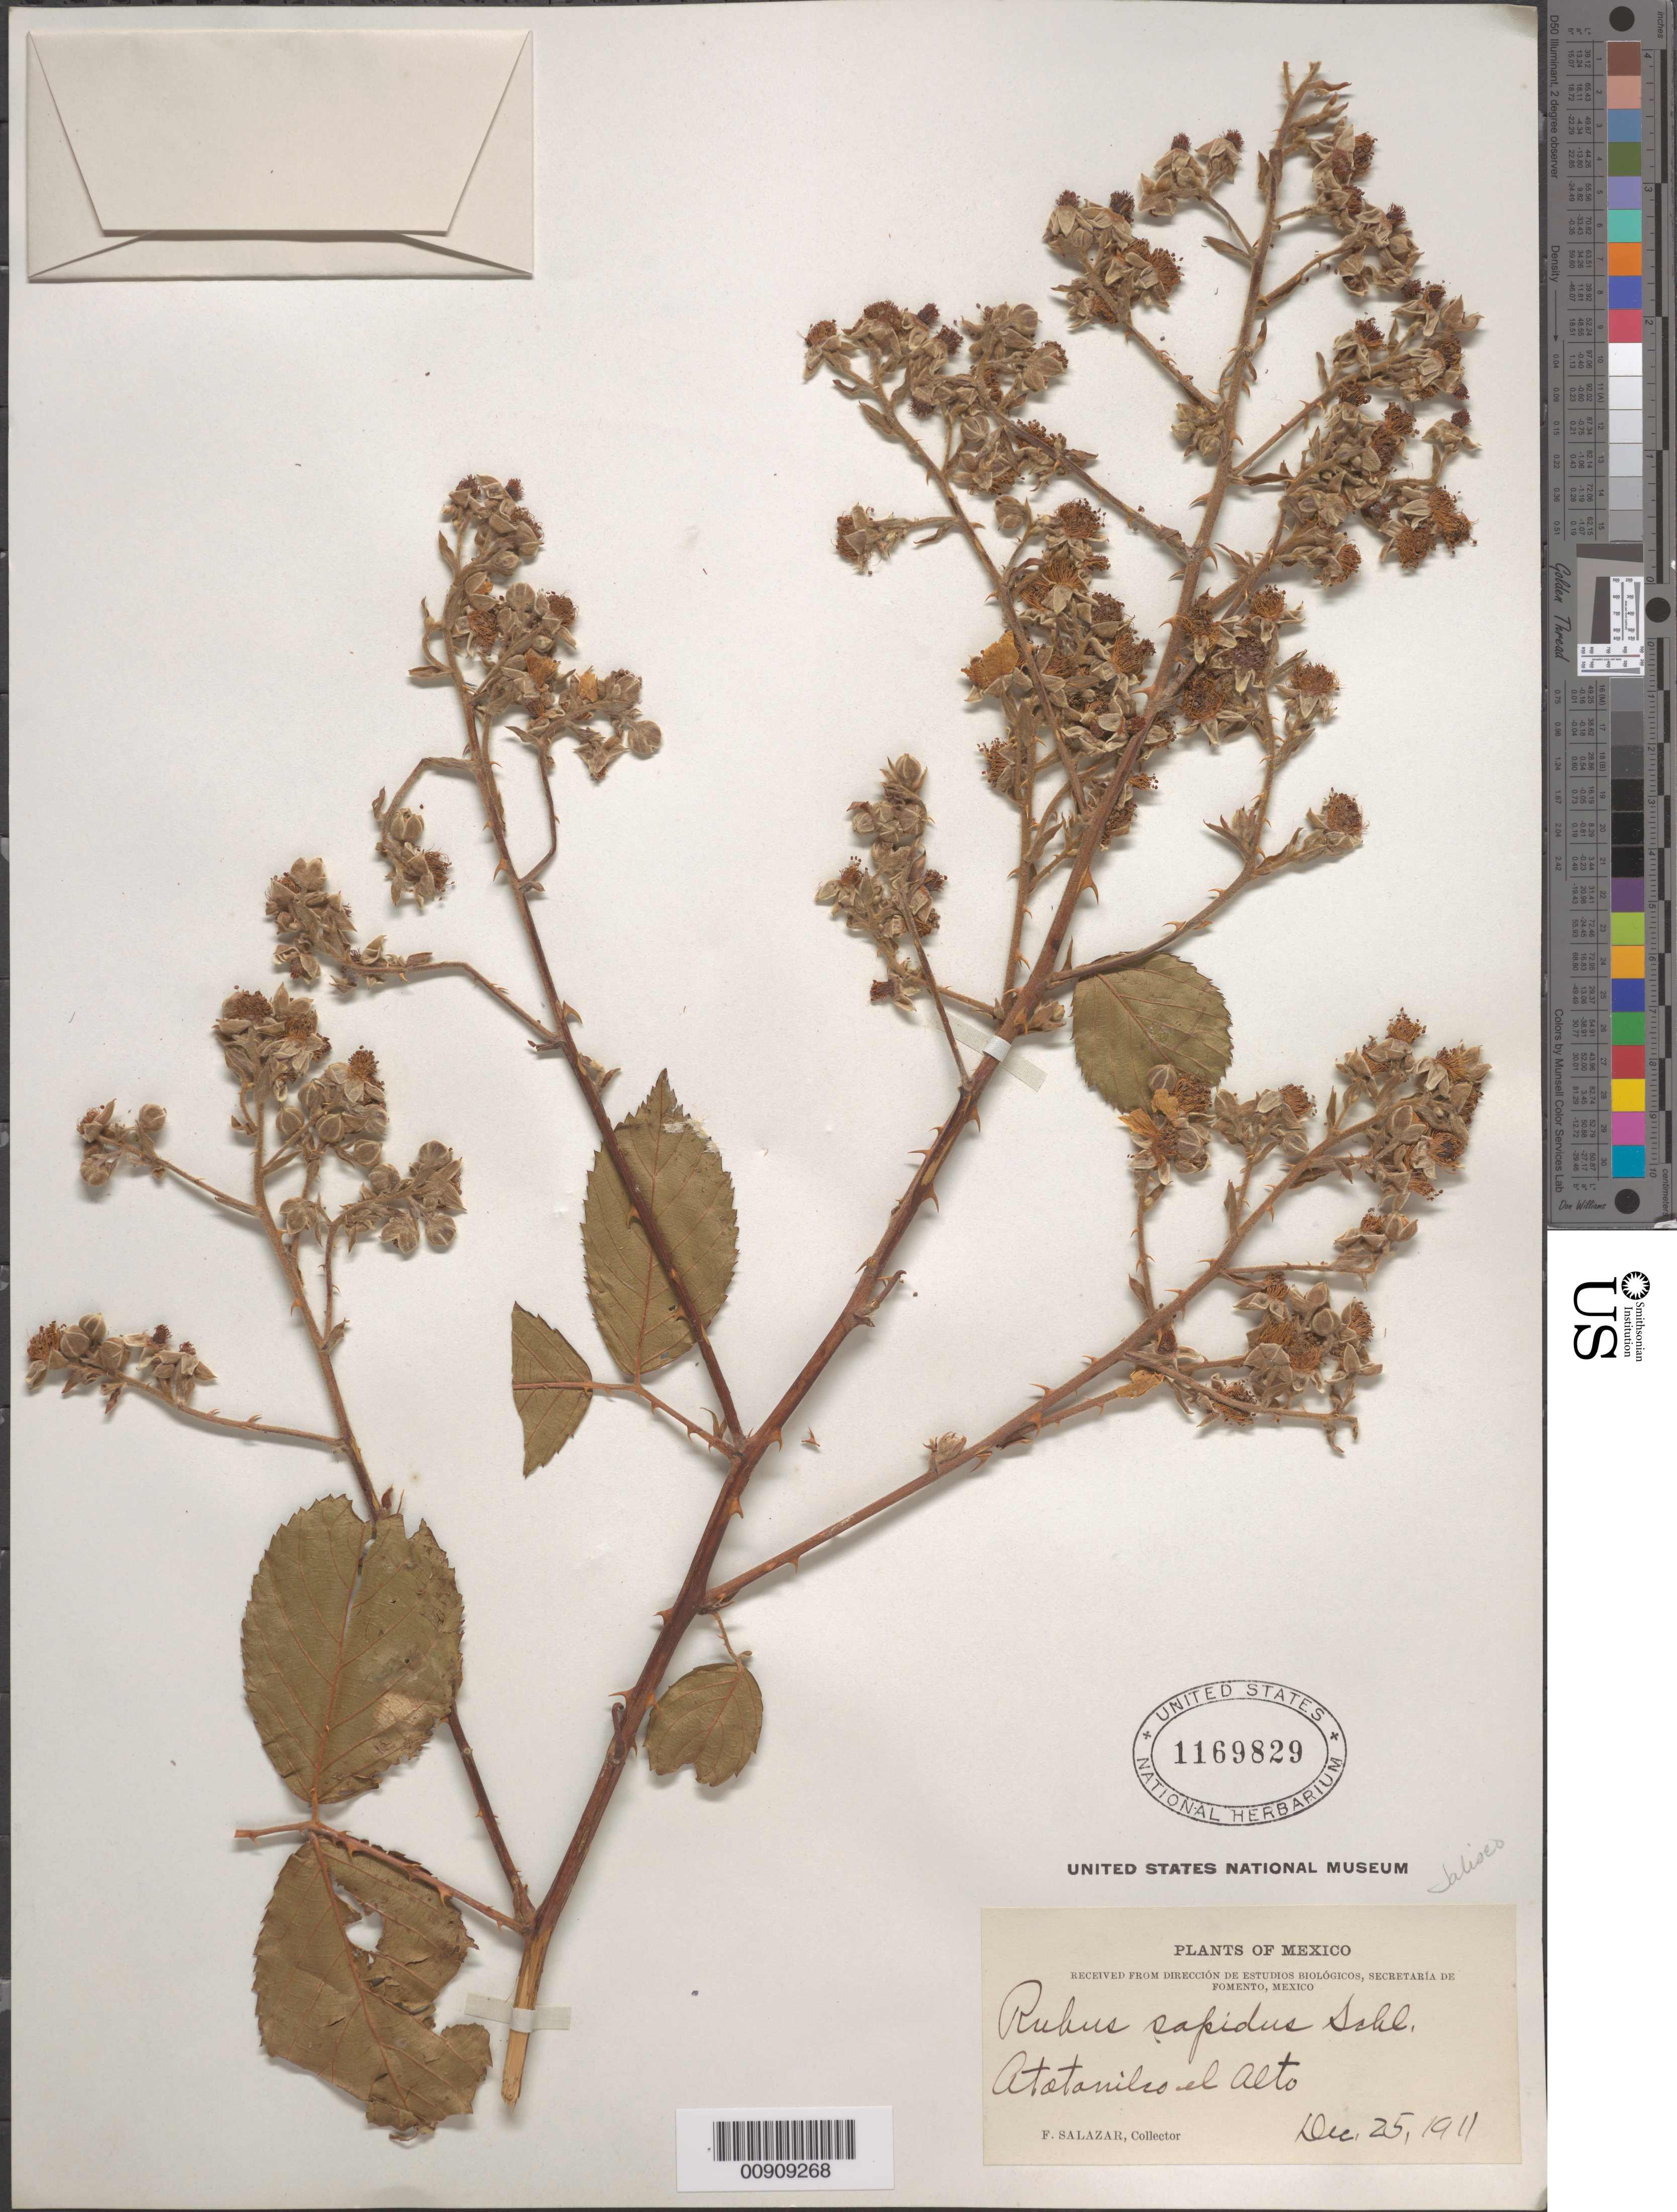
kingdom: Plantae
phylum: Tracheophyta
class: Magnoliopsida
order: Rosales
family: Rosaceae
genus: Rubus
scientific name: Rubus sapidus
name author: Schltdl.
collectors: F. Salazar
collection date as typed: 25 Dec 1911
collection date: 1911-12-25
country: Mexico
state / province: Jalisco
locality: Atotonilco el Alto.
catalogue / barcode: US 1169829